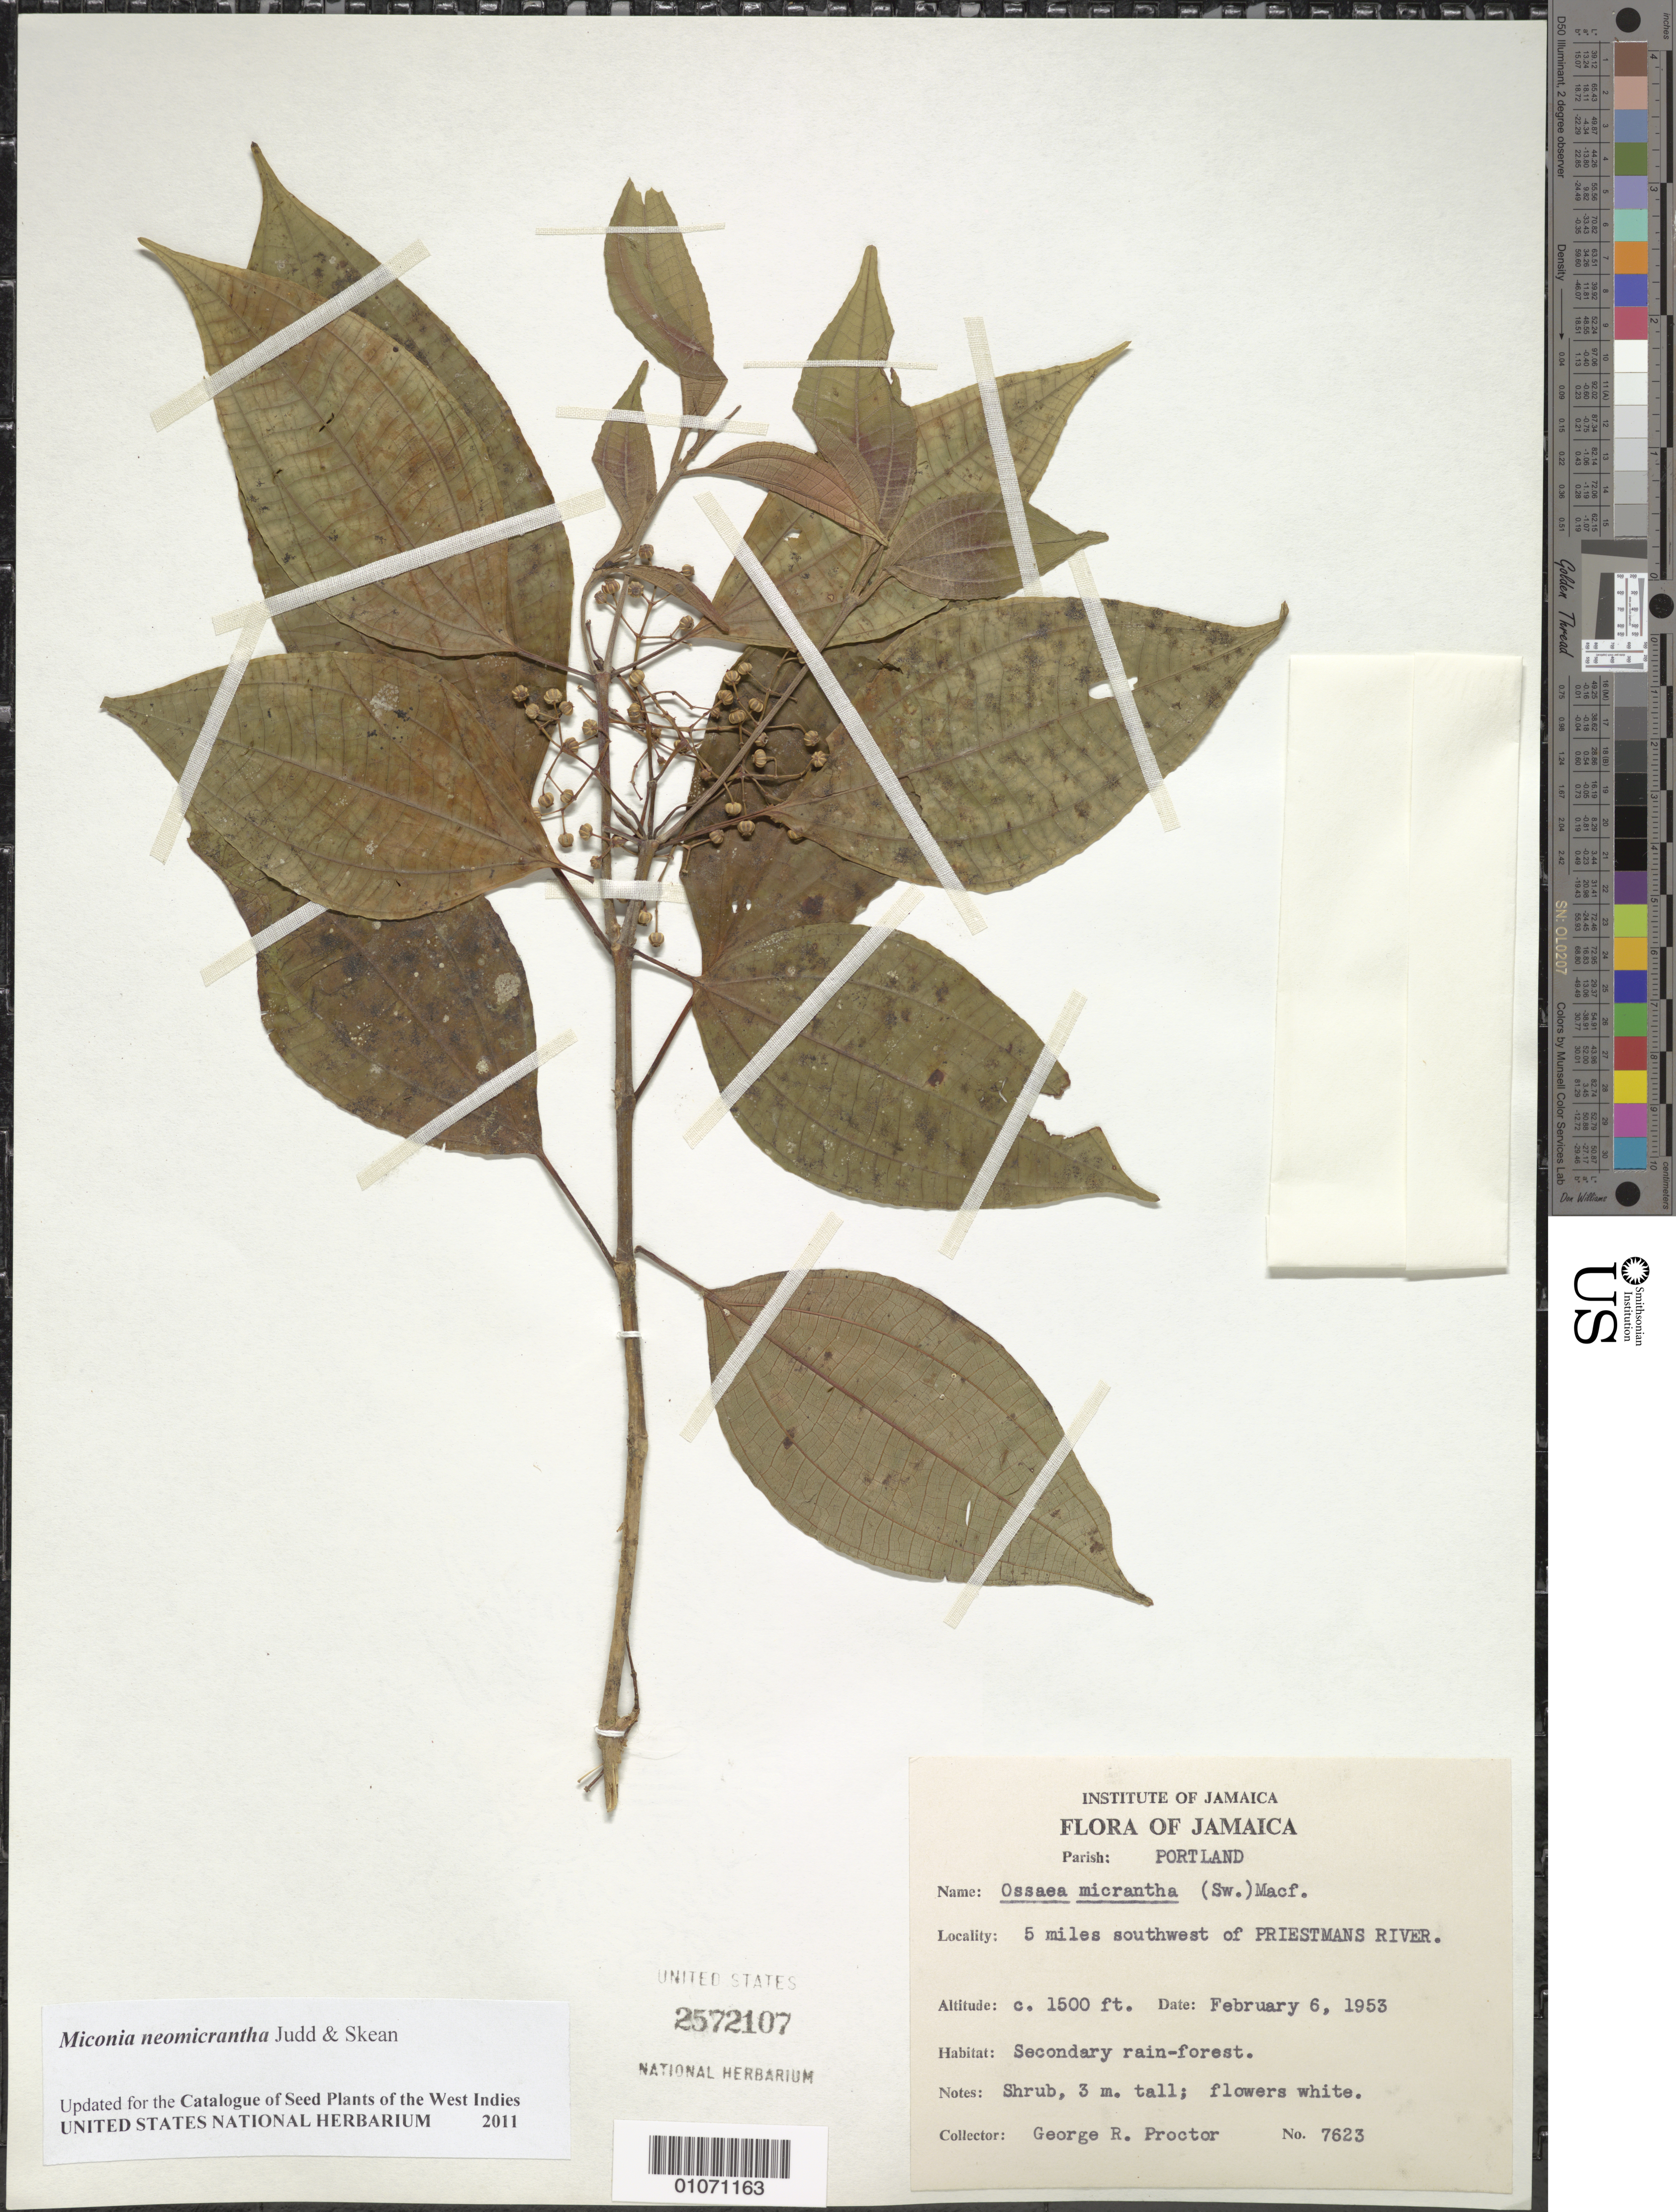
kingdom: Plantae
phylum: Tracheophyta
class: Magnoliopsida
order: Myrtales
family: Melastomataceae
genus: Miconia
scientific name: Miconia neomicrantha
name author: Judd & Skean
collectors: G. R. Proctor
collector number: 7623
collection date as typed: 06 Feb 1953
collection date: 1953-02-06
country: Jamaica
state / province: Portland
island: Jamaica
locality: Priestmanns River, 5 miles SW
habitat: Secondary rainforest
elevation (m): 457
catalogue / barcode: US 2572107